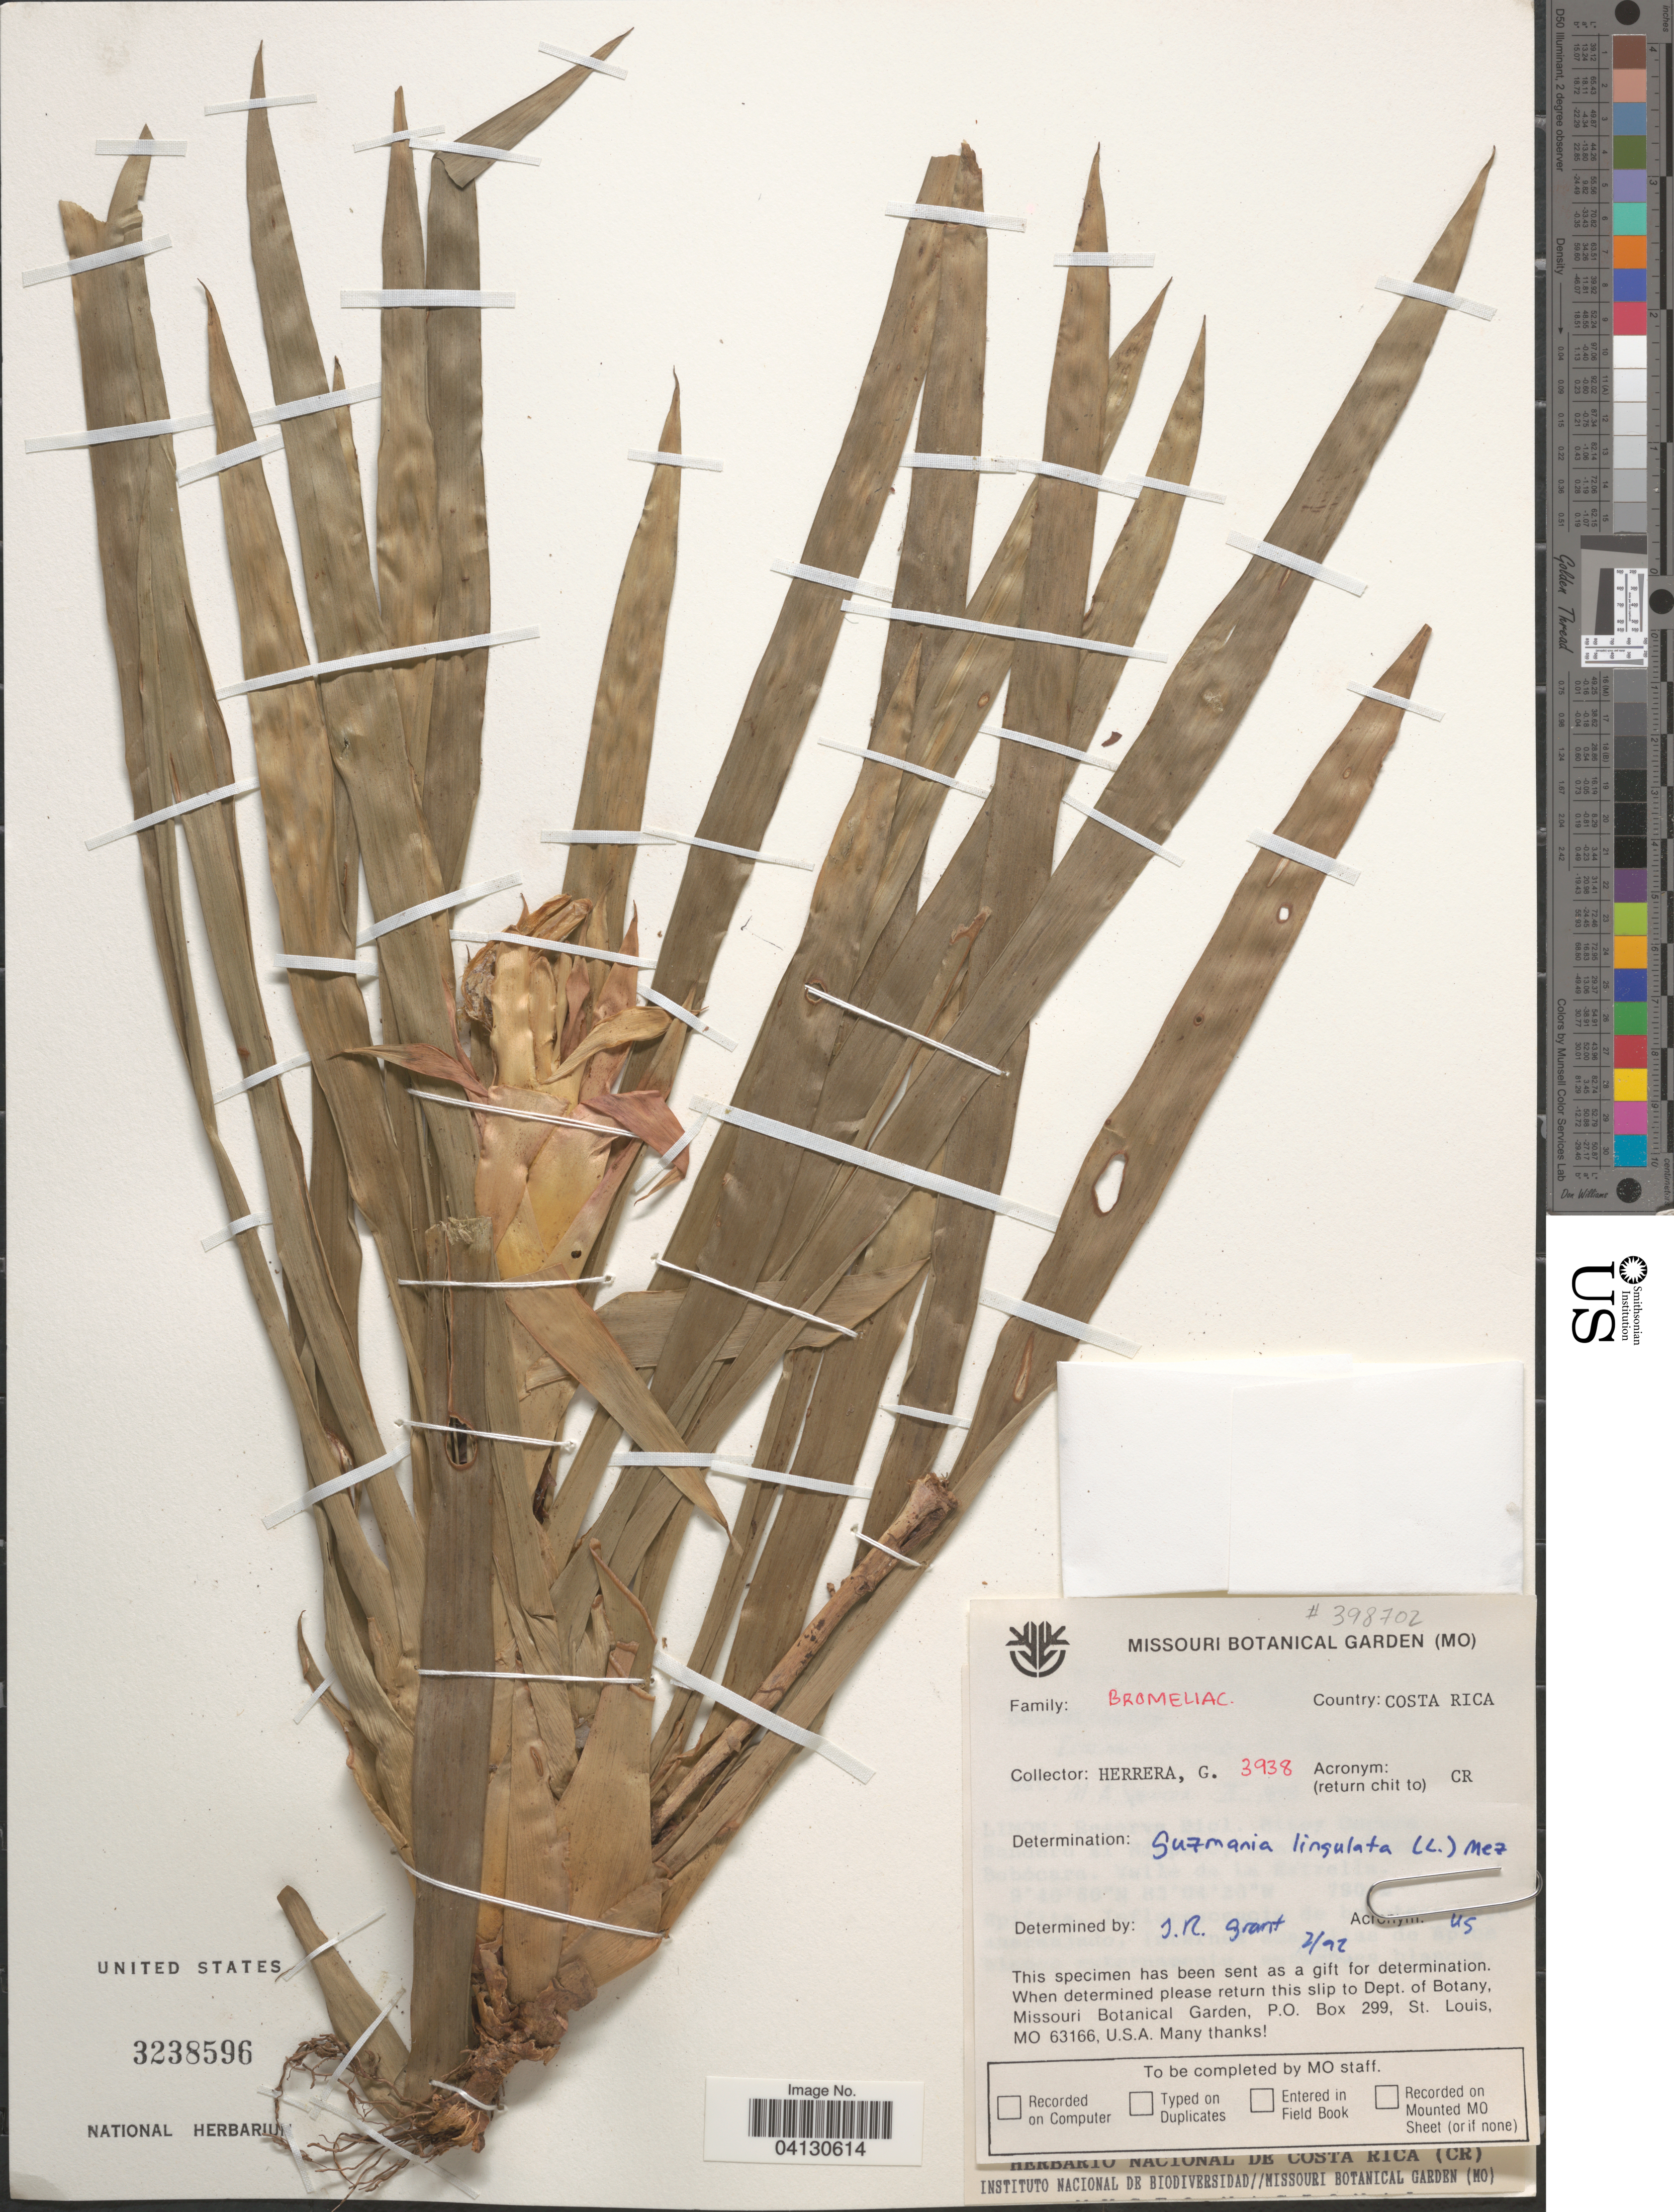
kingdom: Plantae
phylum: Tracheophyta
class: Liliopsida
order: Poales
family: Bromeliaceae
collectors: G. Herrera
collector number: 3938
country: Costa Rica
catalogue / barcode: US 3238596